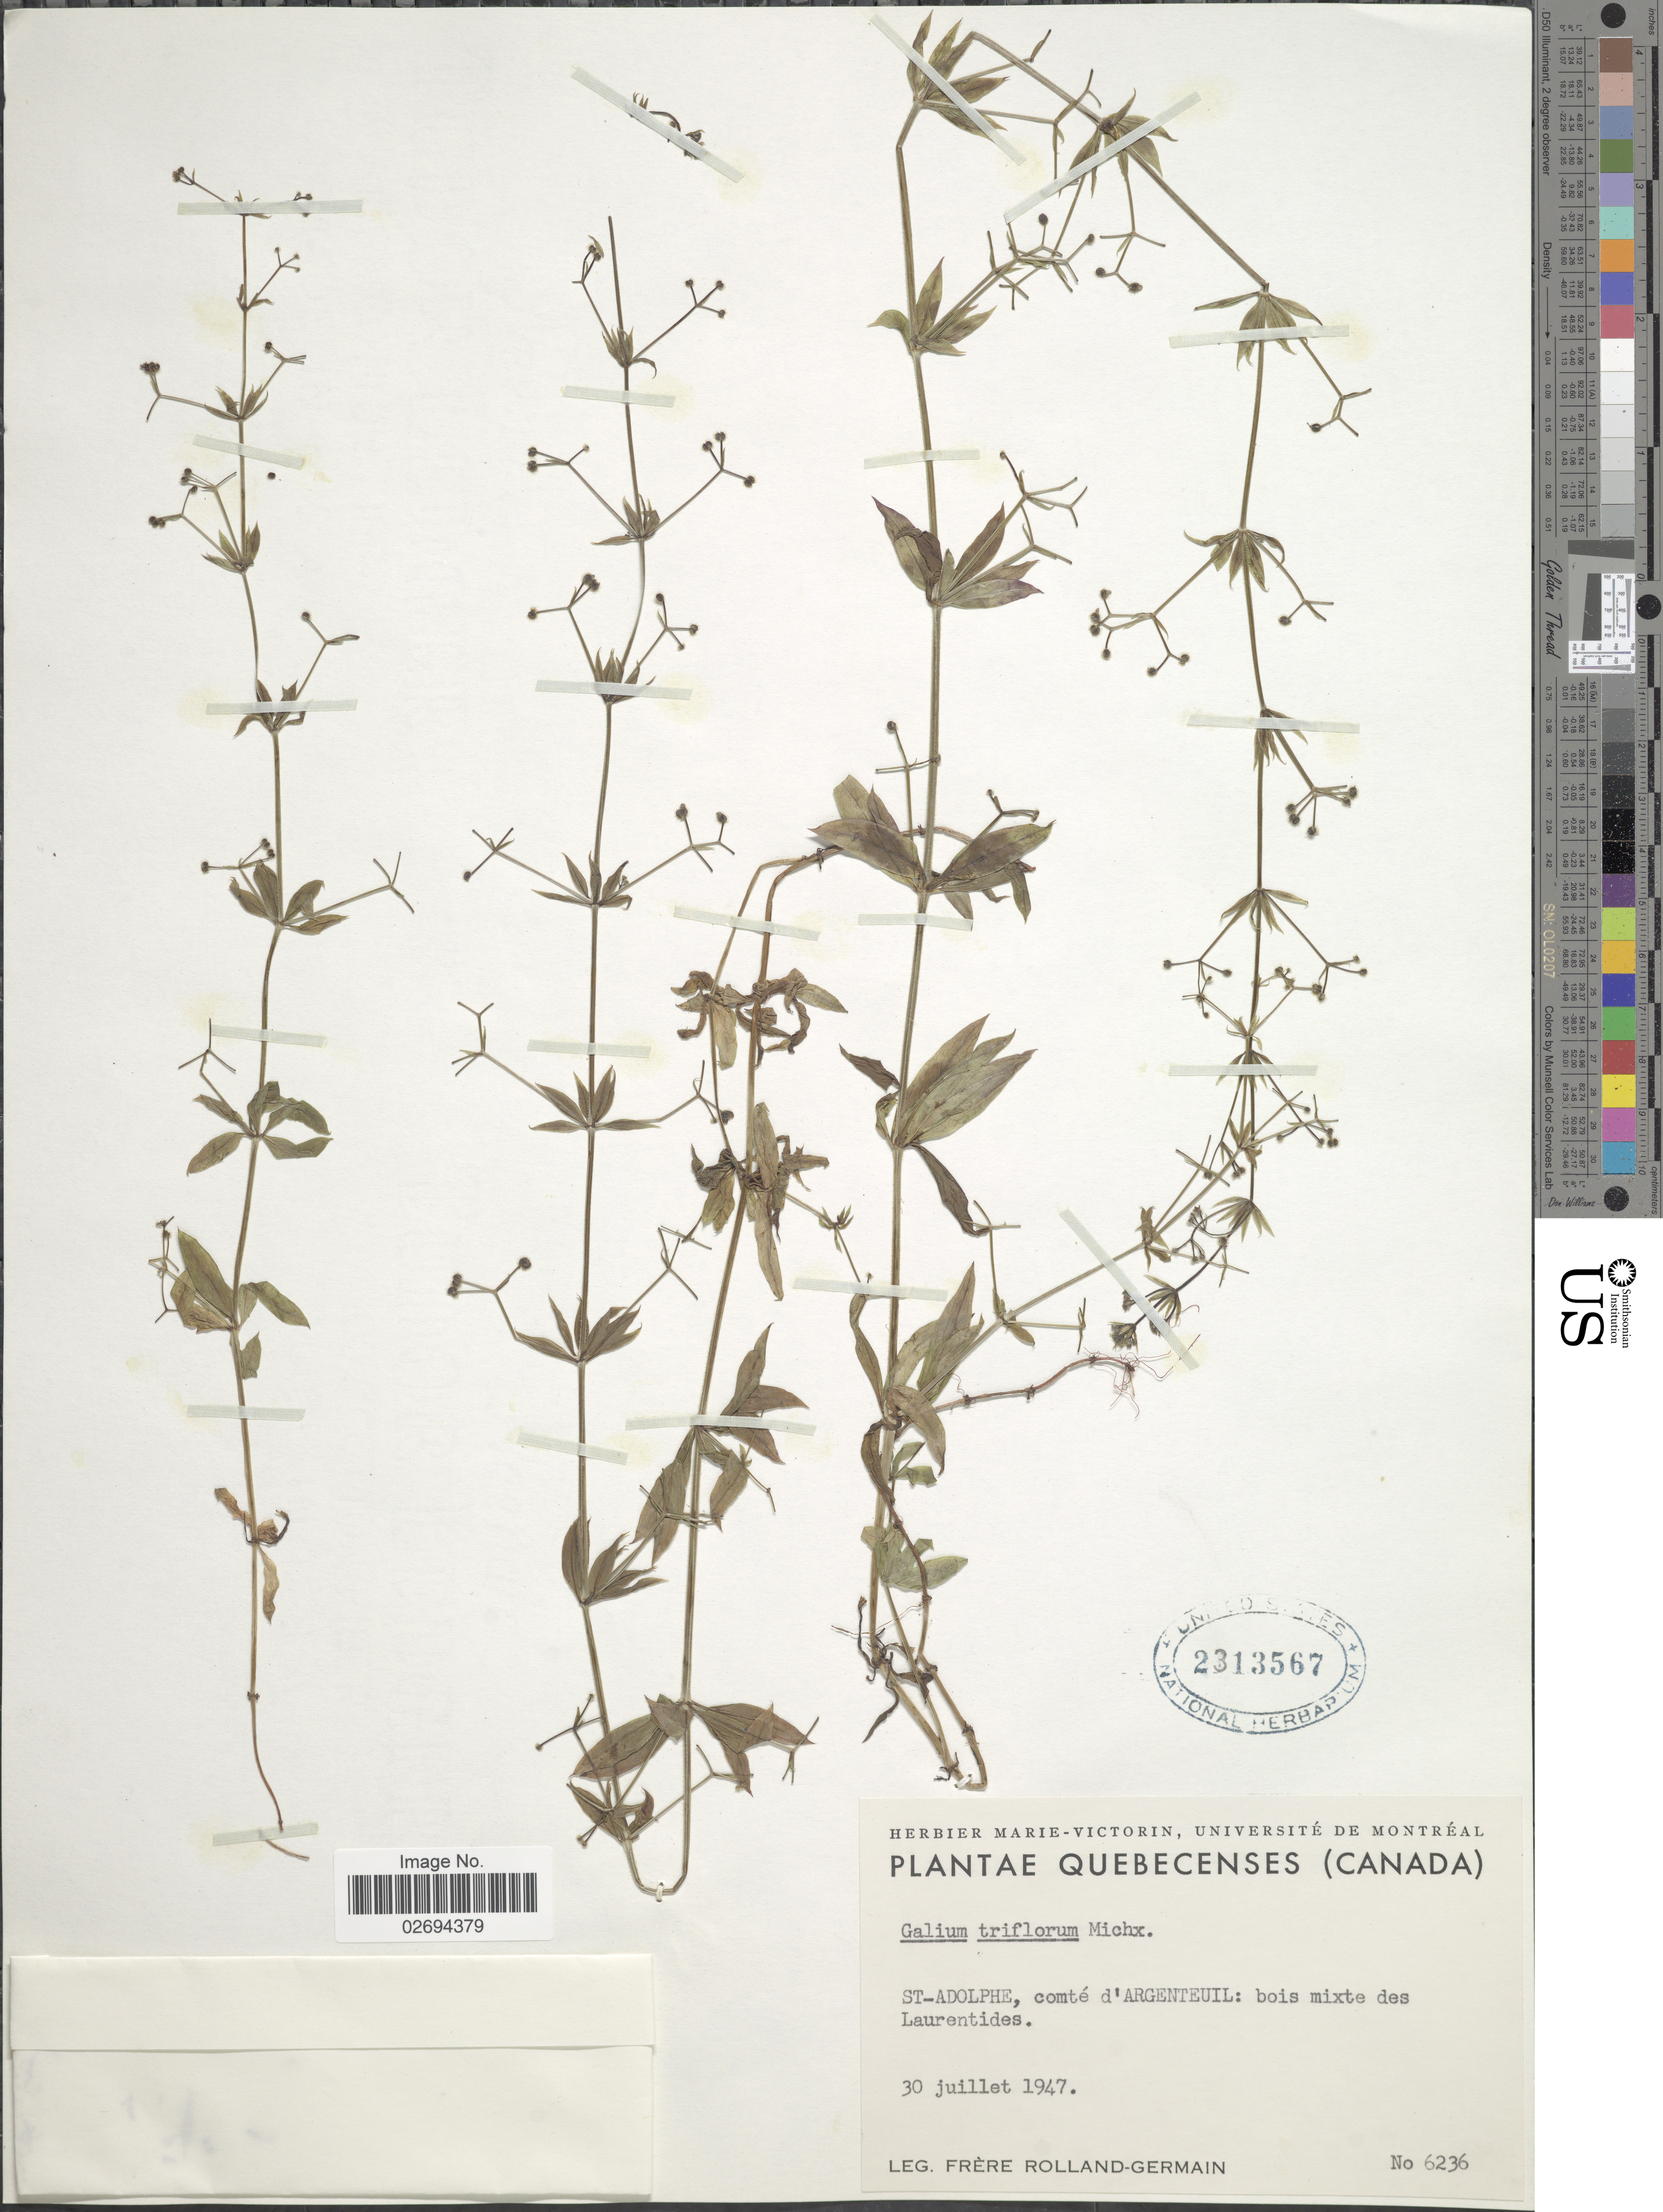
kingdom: Plantae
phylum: Tracheophyta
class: Magnoliopsida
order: Gentianales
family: Rubiaceae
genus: Galium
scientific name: Galium triflorum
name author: Michx.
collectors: Rolland-Germain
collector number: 6236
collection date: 1947-07-30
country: Canada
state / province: Quebec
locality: St-Adolphe, comté d'Argenteuil: bois mixte des Laurentides.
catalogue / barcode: US 2313567